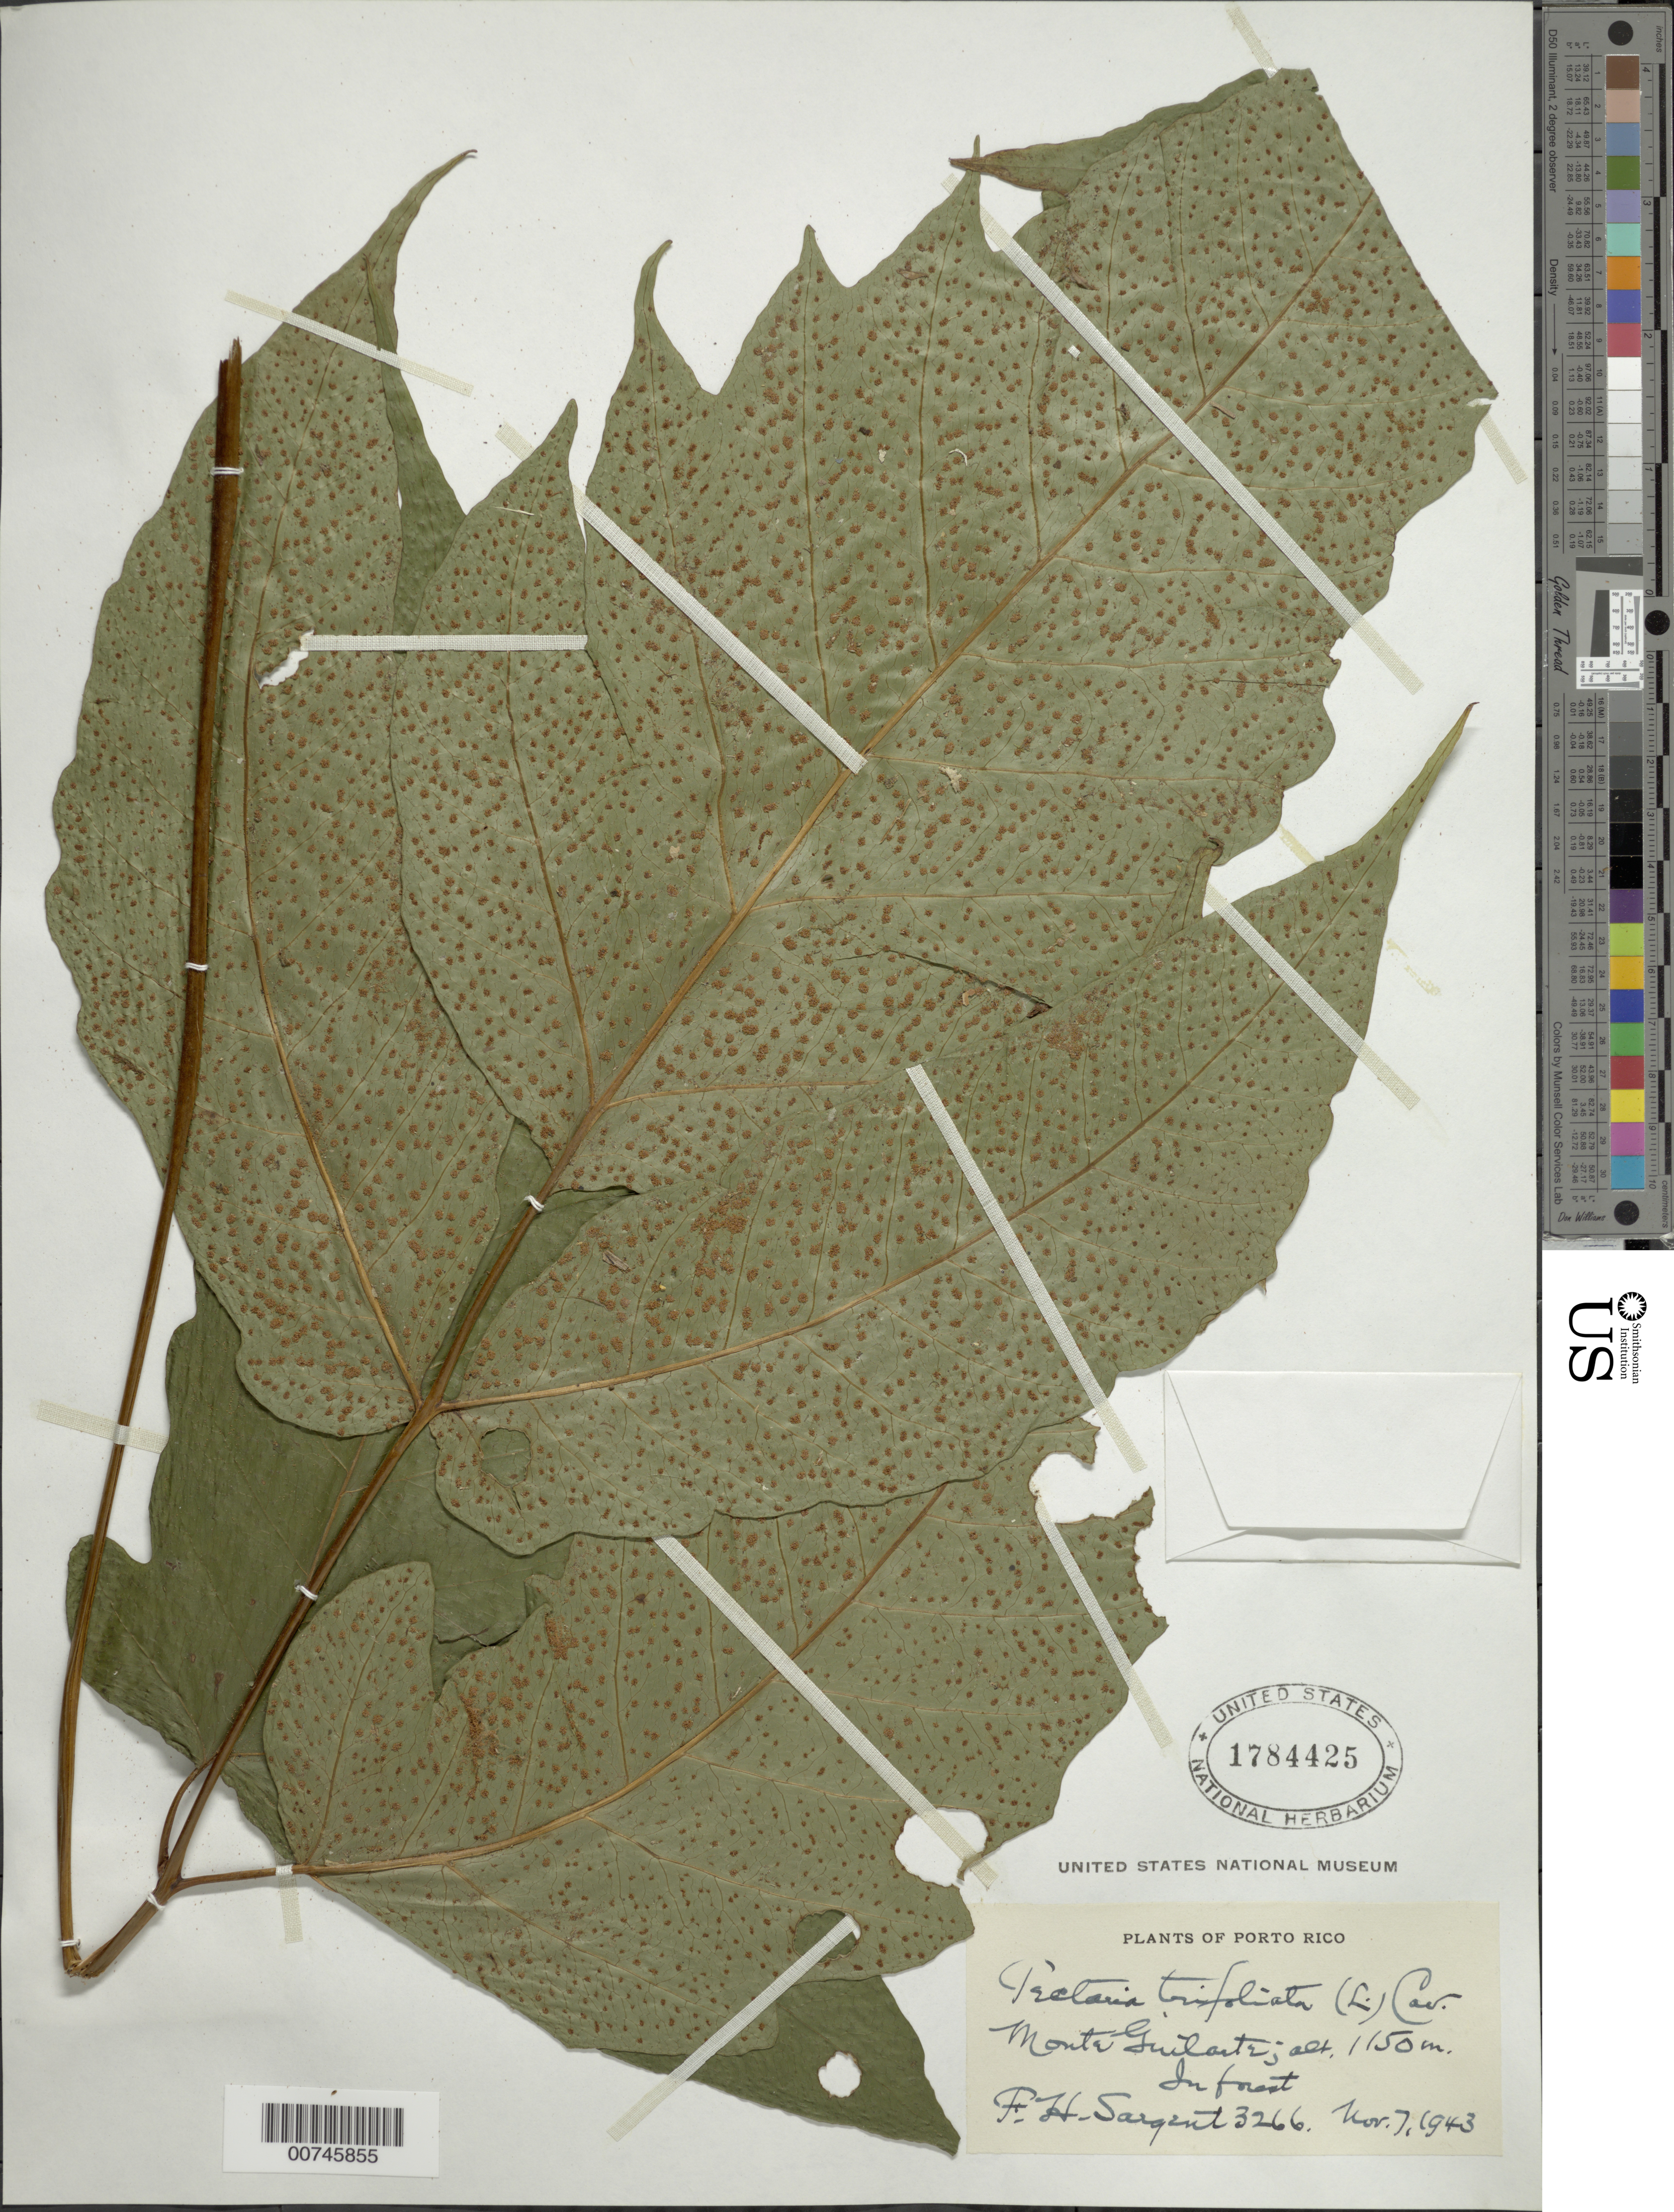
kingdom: Plantae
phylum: Tracheophyta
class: Polypodiopsida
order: Polypodiales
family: Tectariaceae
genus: Tectaria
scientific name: Tectaria trifoliata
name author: (L.) Cav.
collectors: F. H. Sargent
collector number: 3266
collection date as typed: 07 Nov 1943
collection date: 1943-11-07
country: Puerto Rico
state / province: Adjuntas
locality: Monte Guilarte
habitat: In forest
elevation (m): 1150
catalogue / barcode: US 1784425